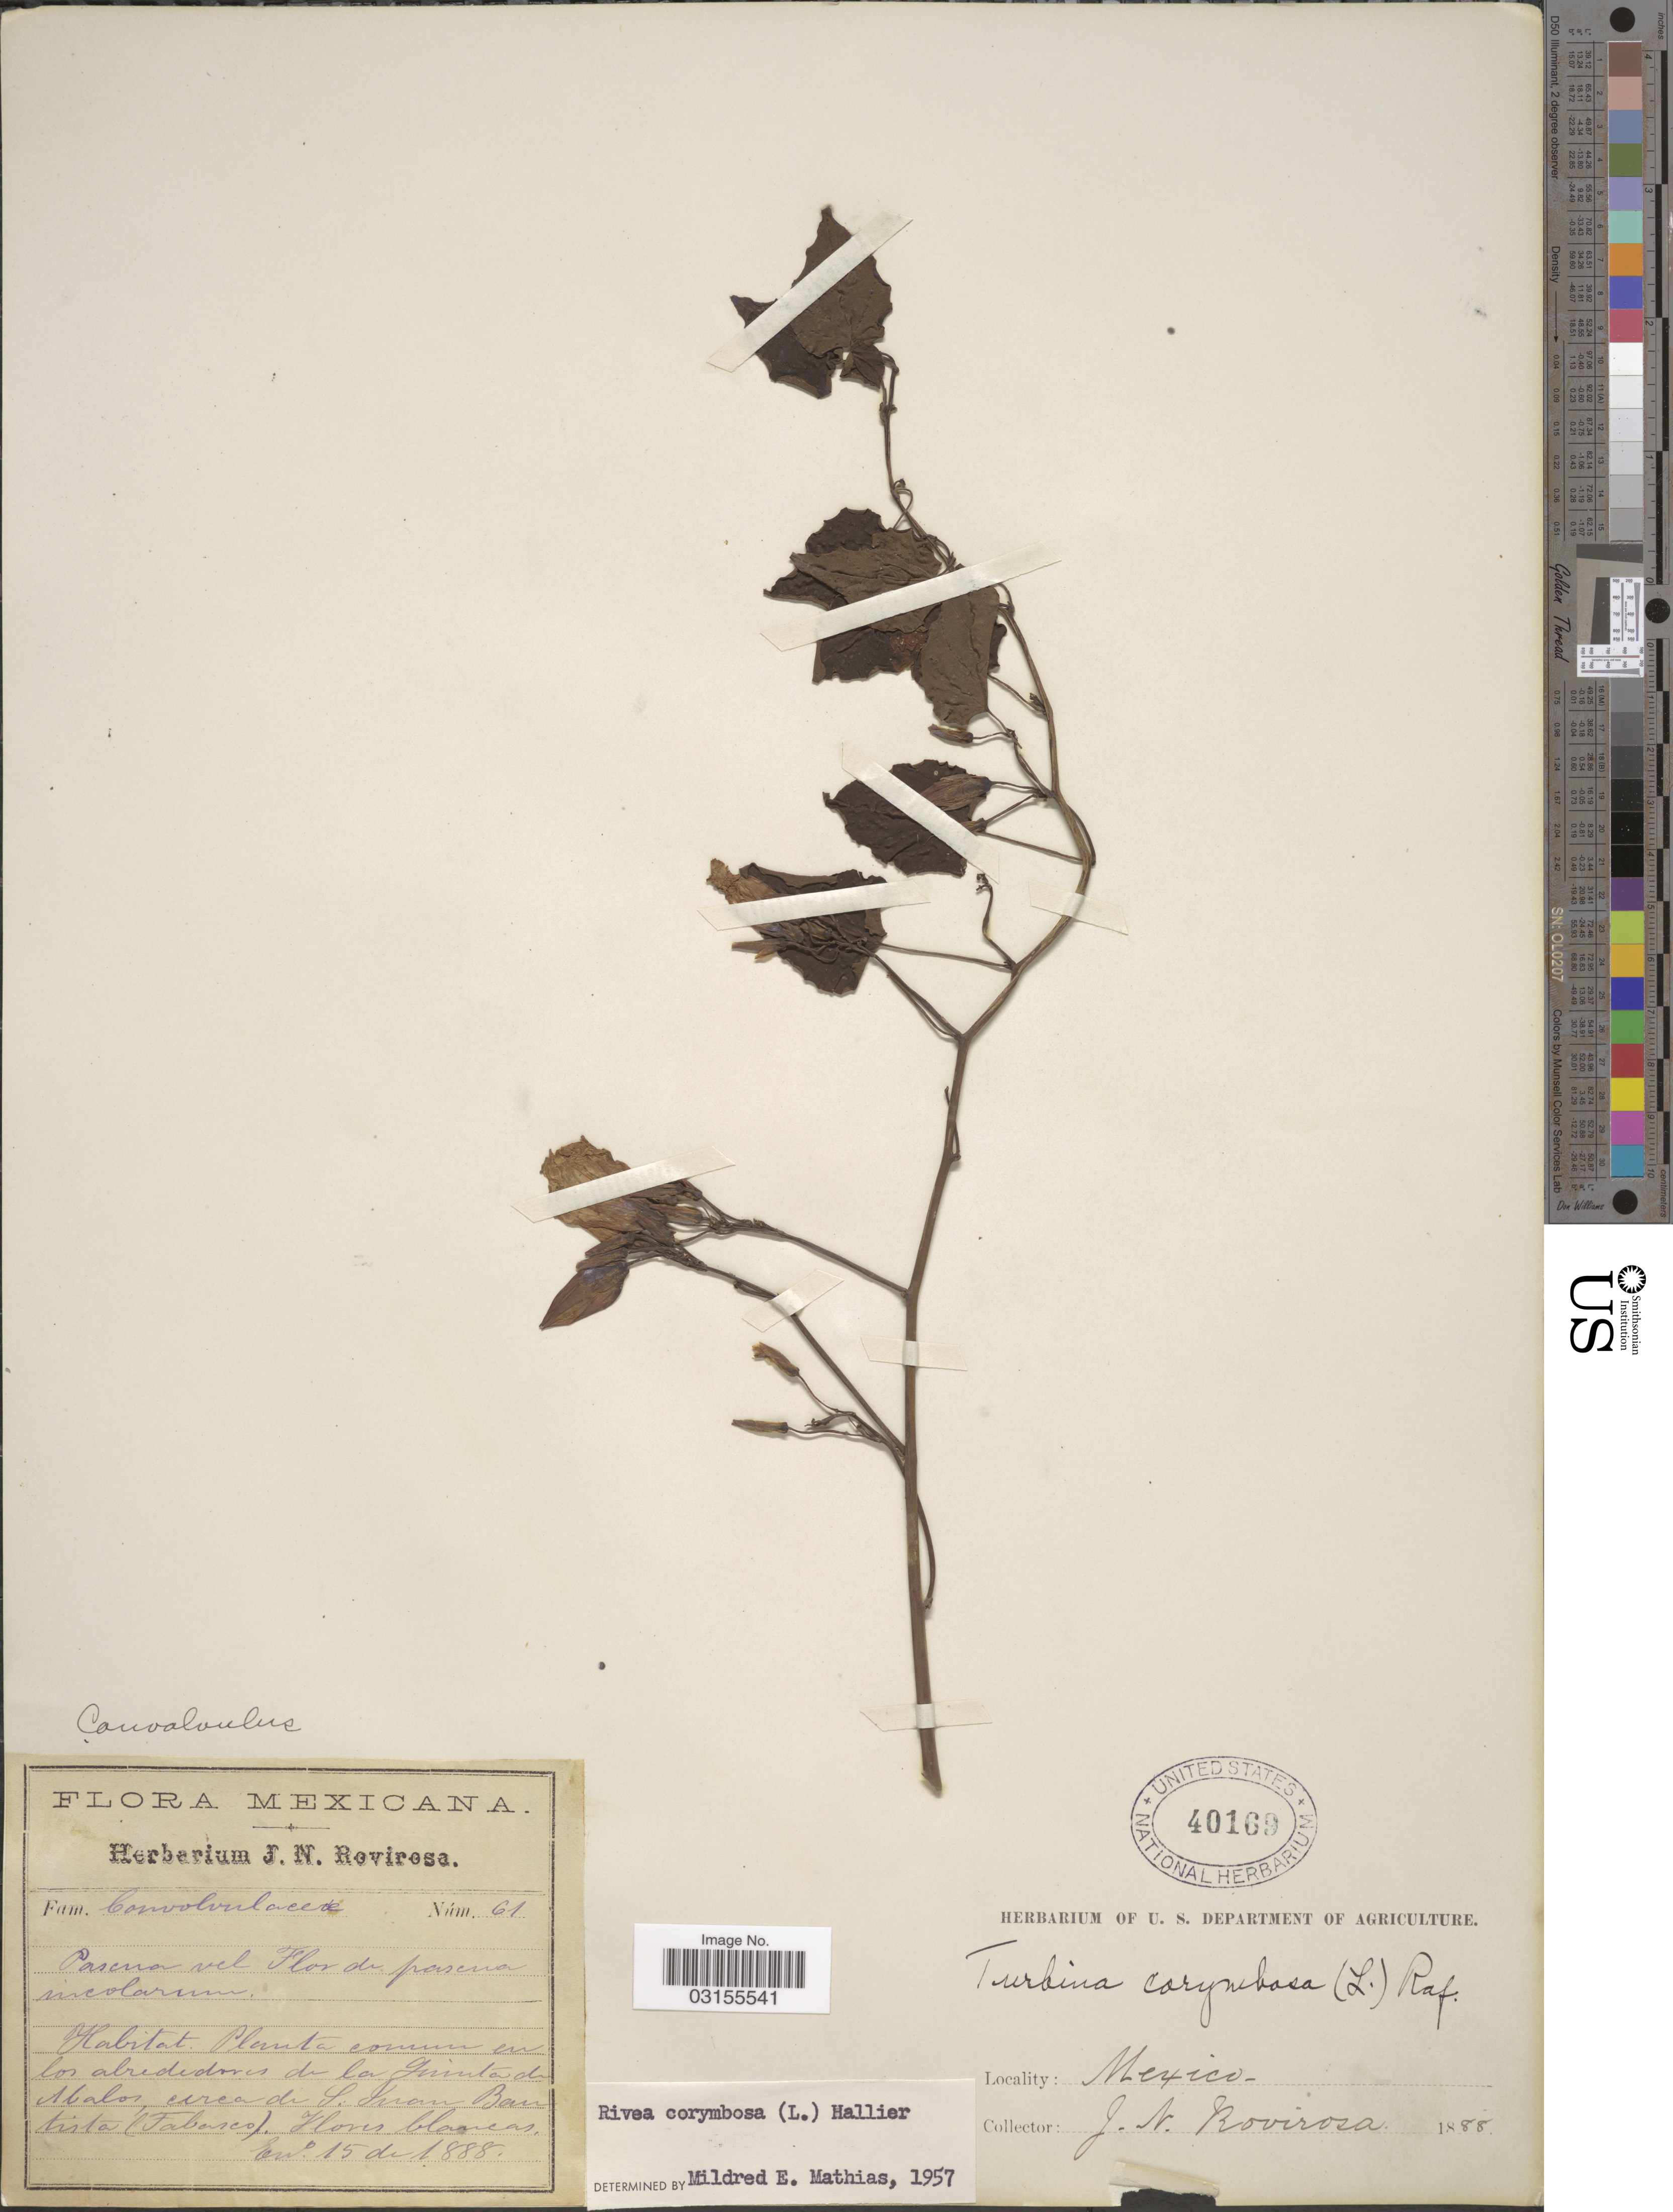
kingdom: Plantae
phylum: Tracheophyta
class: Magnoliopsida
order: Solanales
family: Convolvulaceae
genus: Turbina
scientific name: Turbina corymbosa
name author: (L.) Raf.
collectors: J. N. Rovirosa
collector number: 61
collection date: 1888-01-15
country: Mexico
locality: En los alrededores de la Quinta de Malos, cerca de S. Juan Bautista (Tabasco).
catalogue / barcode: US 40169